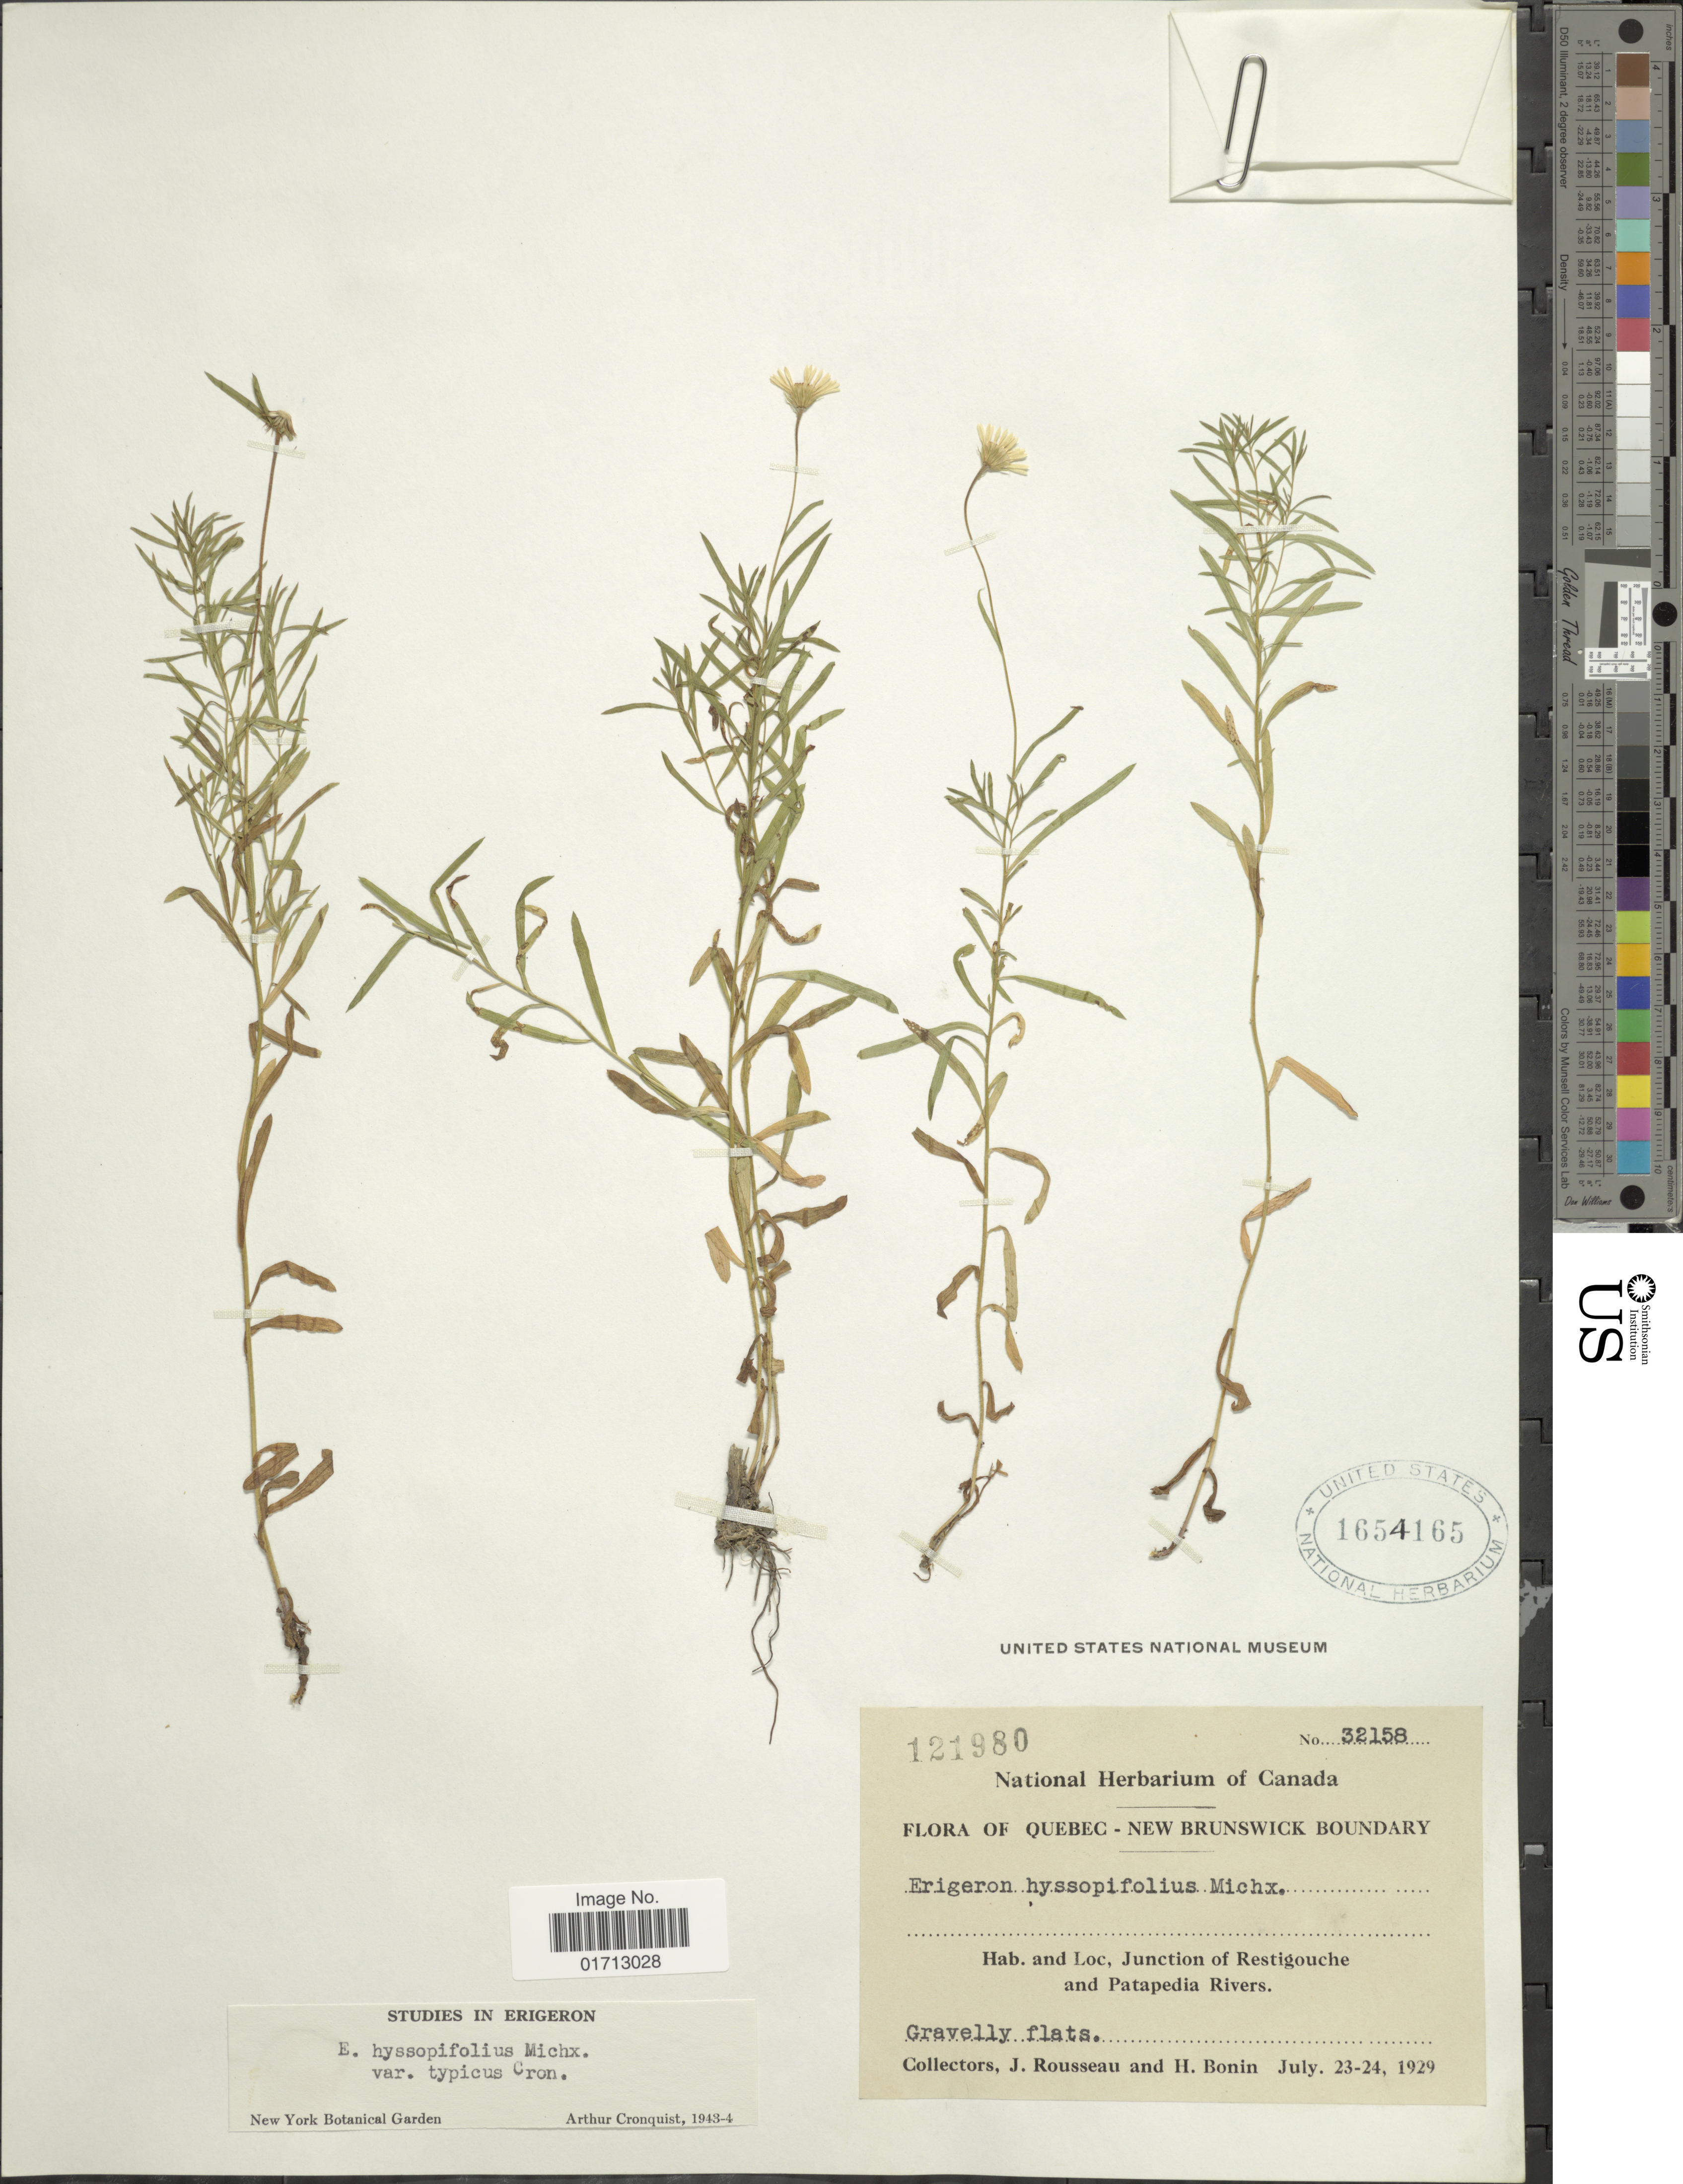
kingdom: Plantae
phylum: Tracheophyta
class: Magnoliopsida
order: Asterales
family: Asteraceae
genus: Erigeron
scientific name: Erigeron hyssopifolius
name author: Michx.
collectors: J. Rousseau & H. Bonin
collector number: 32158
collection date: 1929-07-23/1929-07-24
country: Canada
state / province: New Brunswick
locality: New Brunswick Boundary, Junction of Restigouche and Patapedia Rivers.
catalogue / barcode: US 1654165